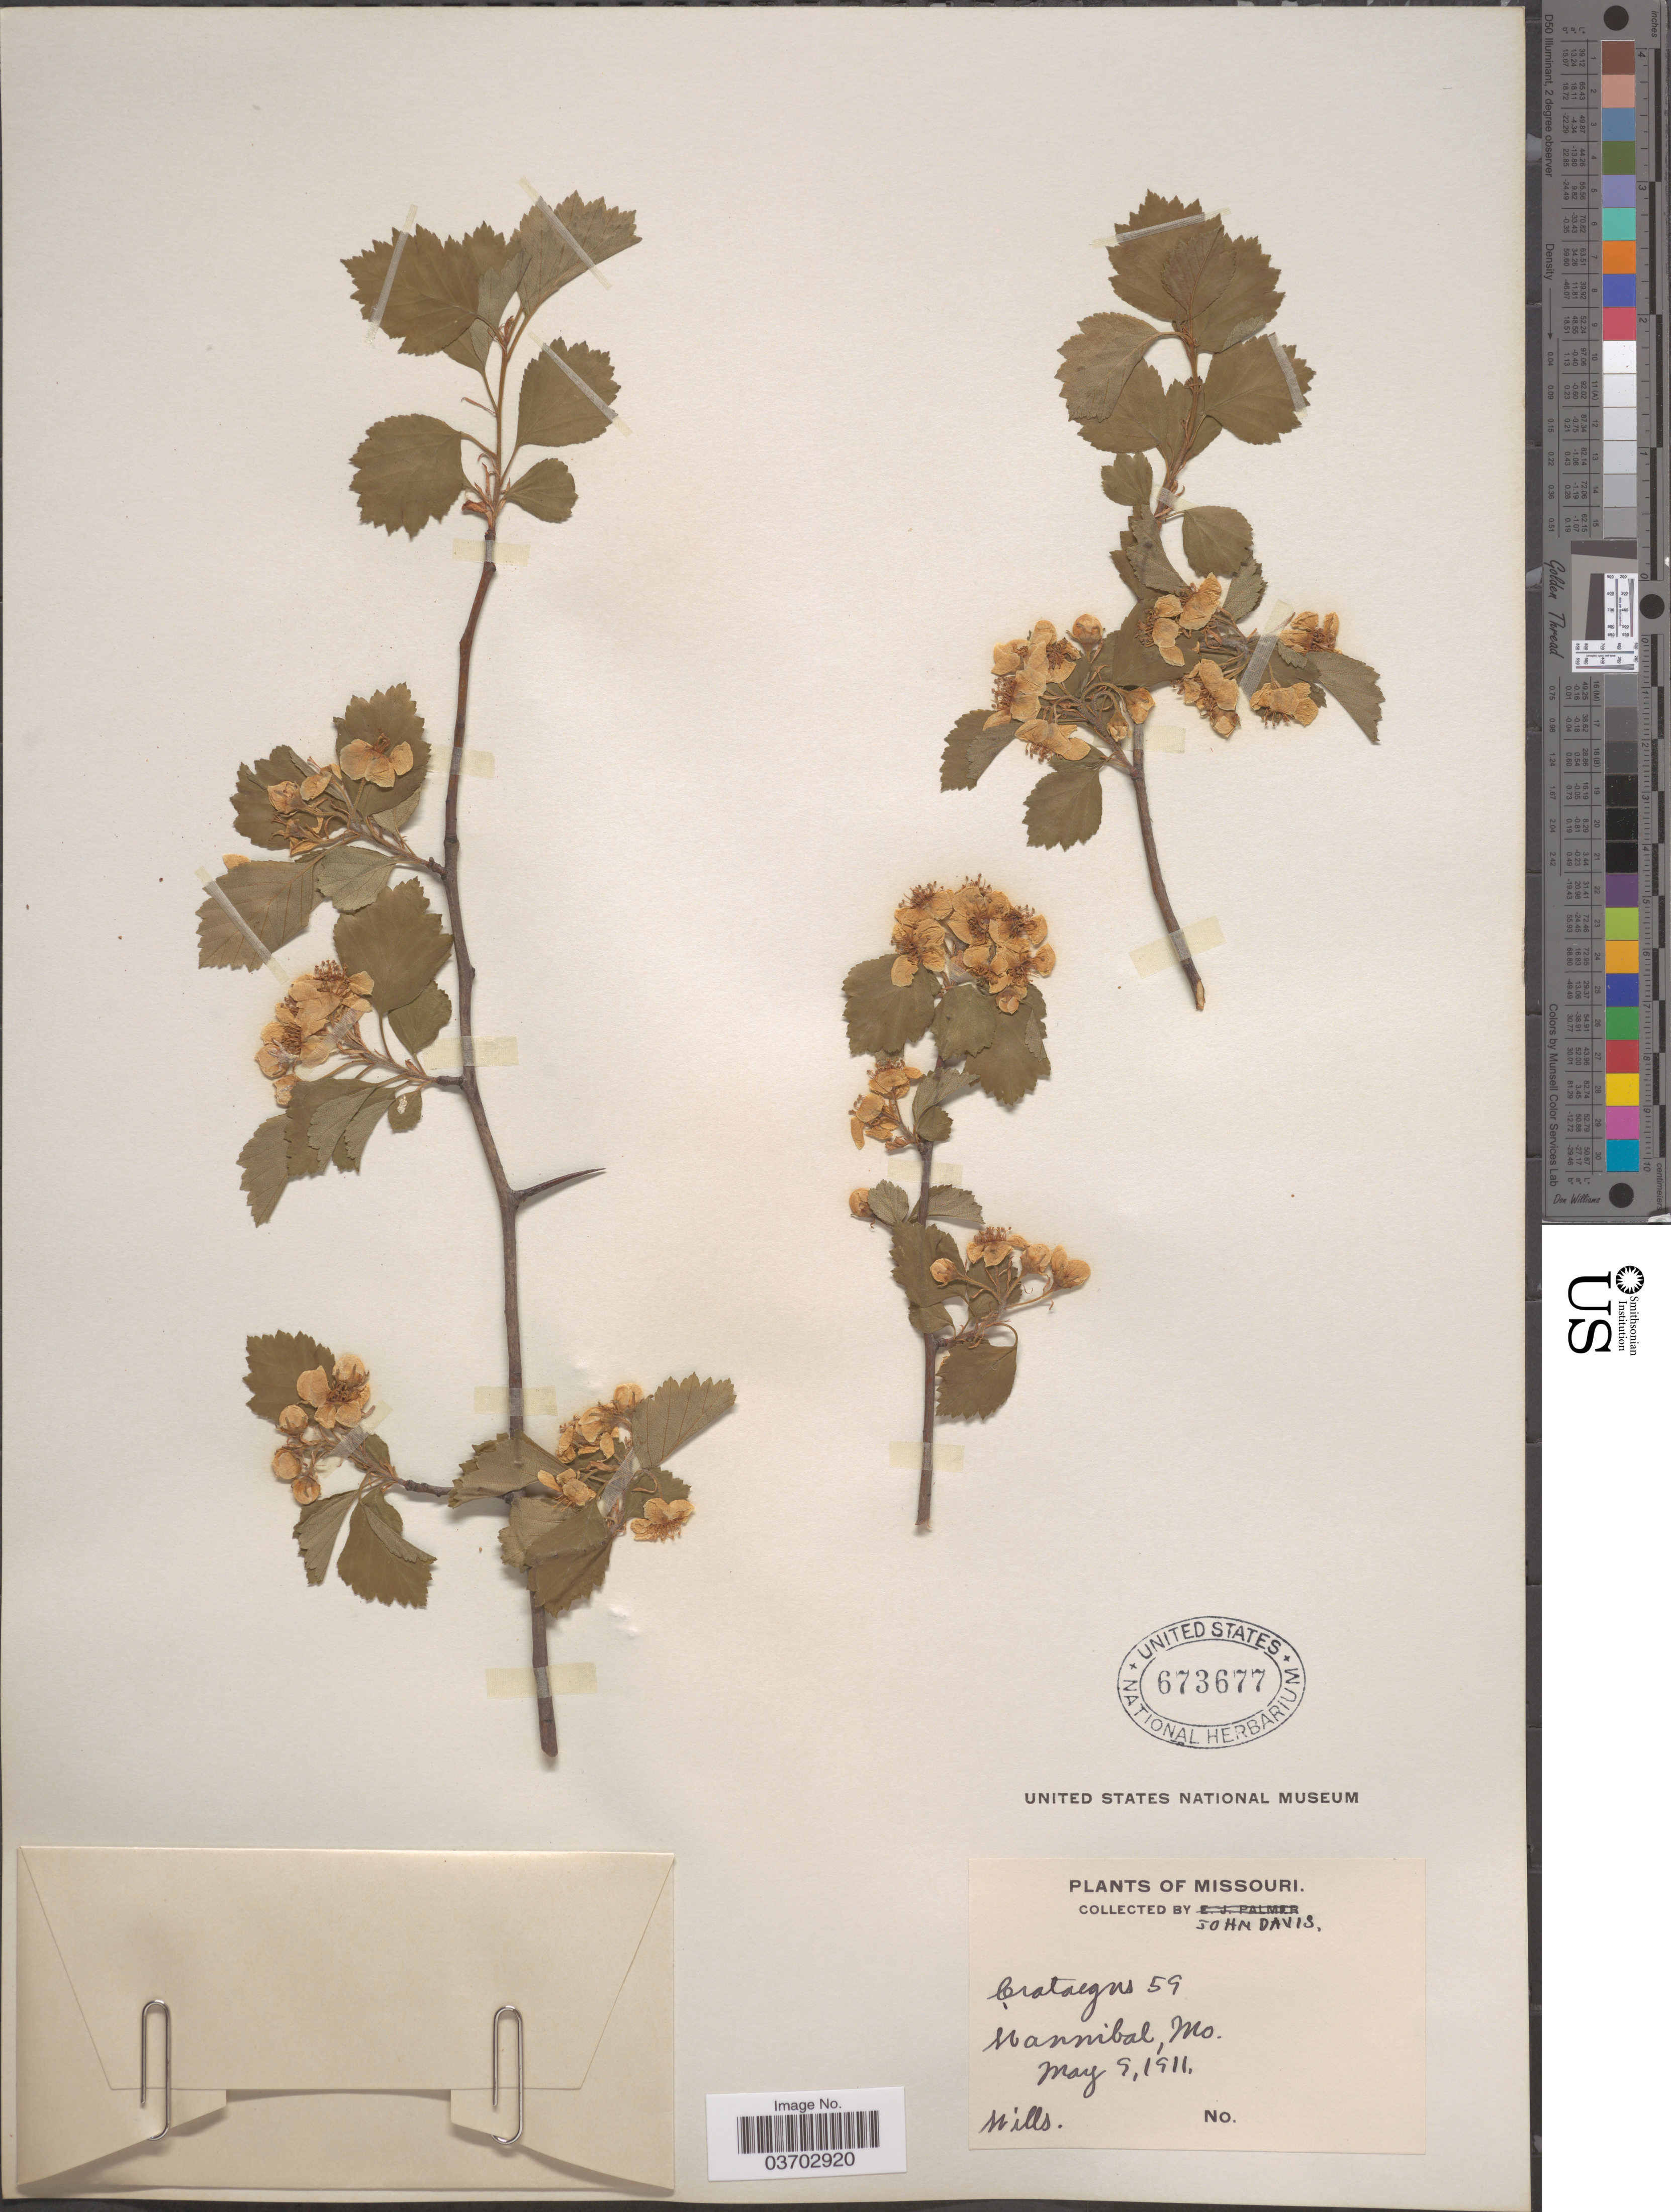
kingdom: Plantae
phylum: Tracheophyta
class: Magnoliopsida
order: Rosales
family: Rosaceae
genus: Crataegus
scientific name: Crataegus sp.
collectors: J. Davis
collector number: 59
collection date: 1911-05-09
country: United States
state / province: Missouri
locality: Hannibal.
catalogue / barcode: US 673677